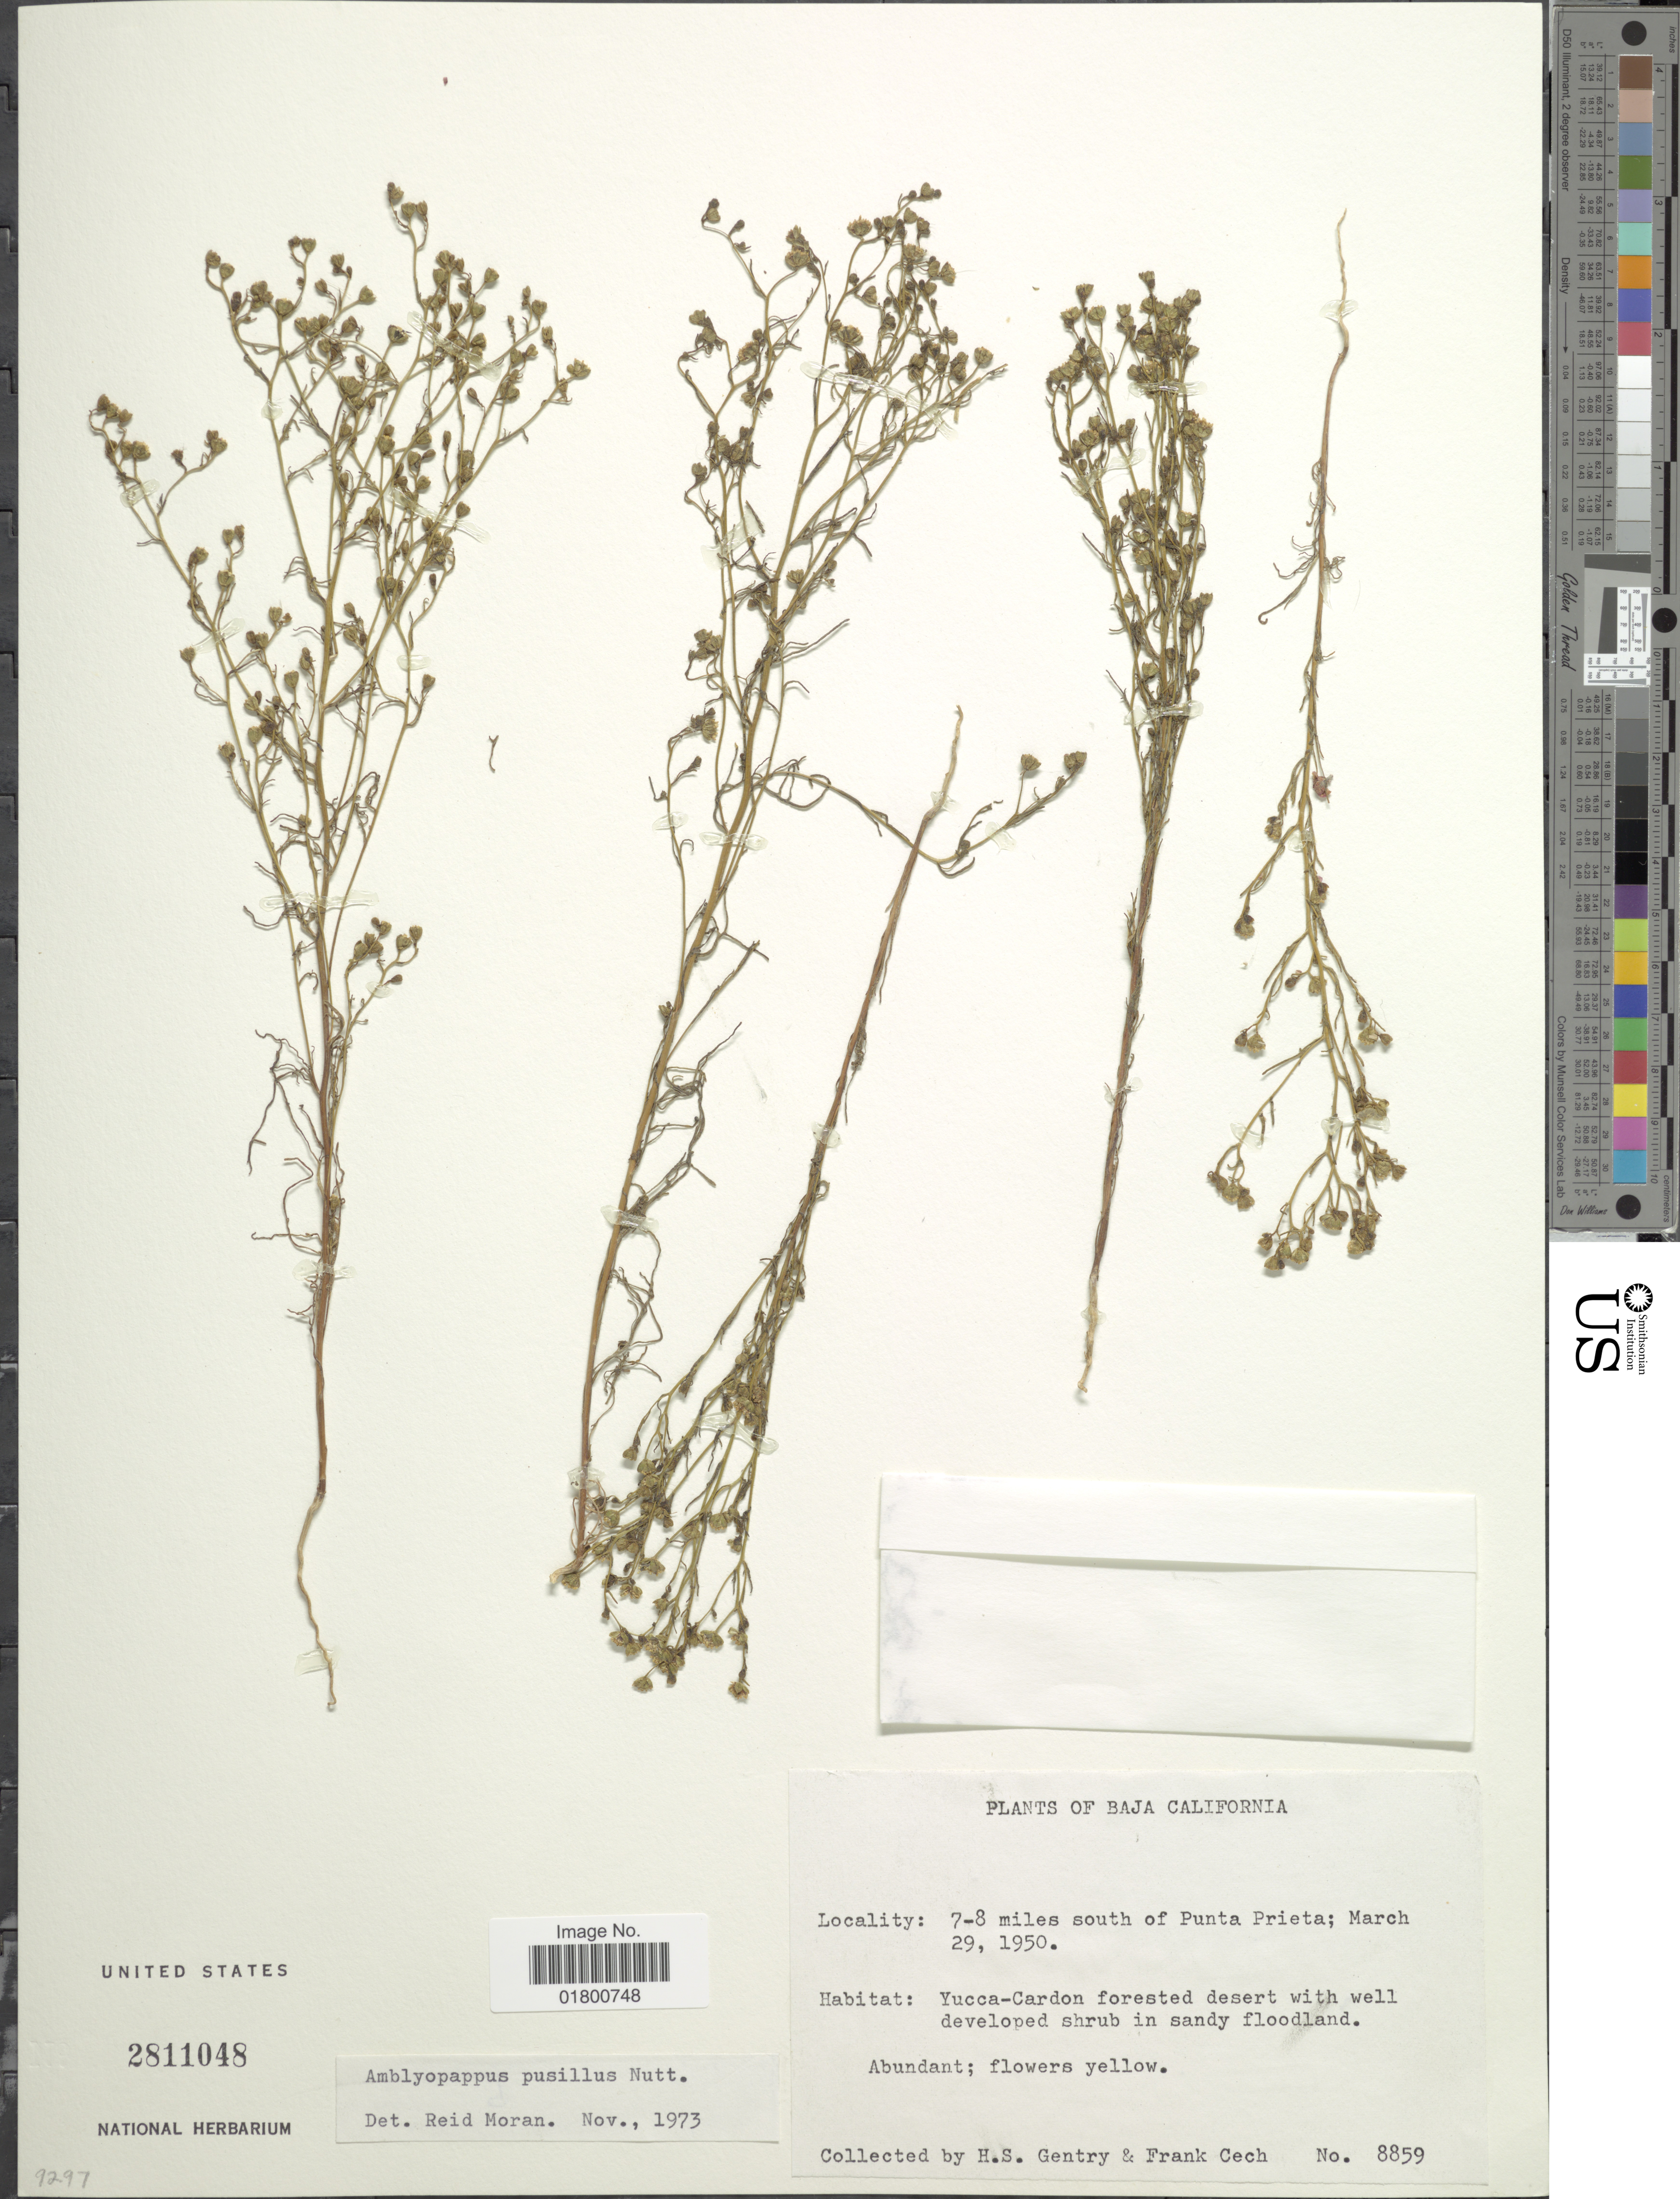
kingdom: Plantae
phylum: Tracheophyta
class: Magnoliopsida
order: Asterales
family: Asteraceae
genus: Amblyopappus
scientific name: Amblyopappus pusillus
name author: Hook. & Arn.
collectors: H. S. Gentry & F. Cech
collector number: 8859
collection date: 1950-03-29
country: Mexico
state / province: Baja California Sur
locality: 7-8 miles south of Punta Prieta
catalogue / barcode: US 2811048